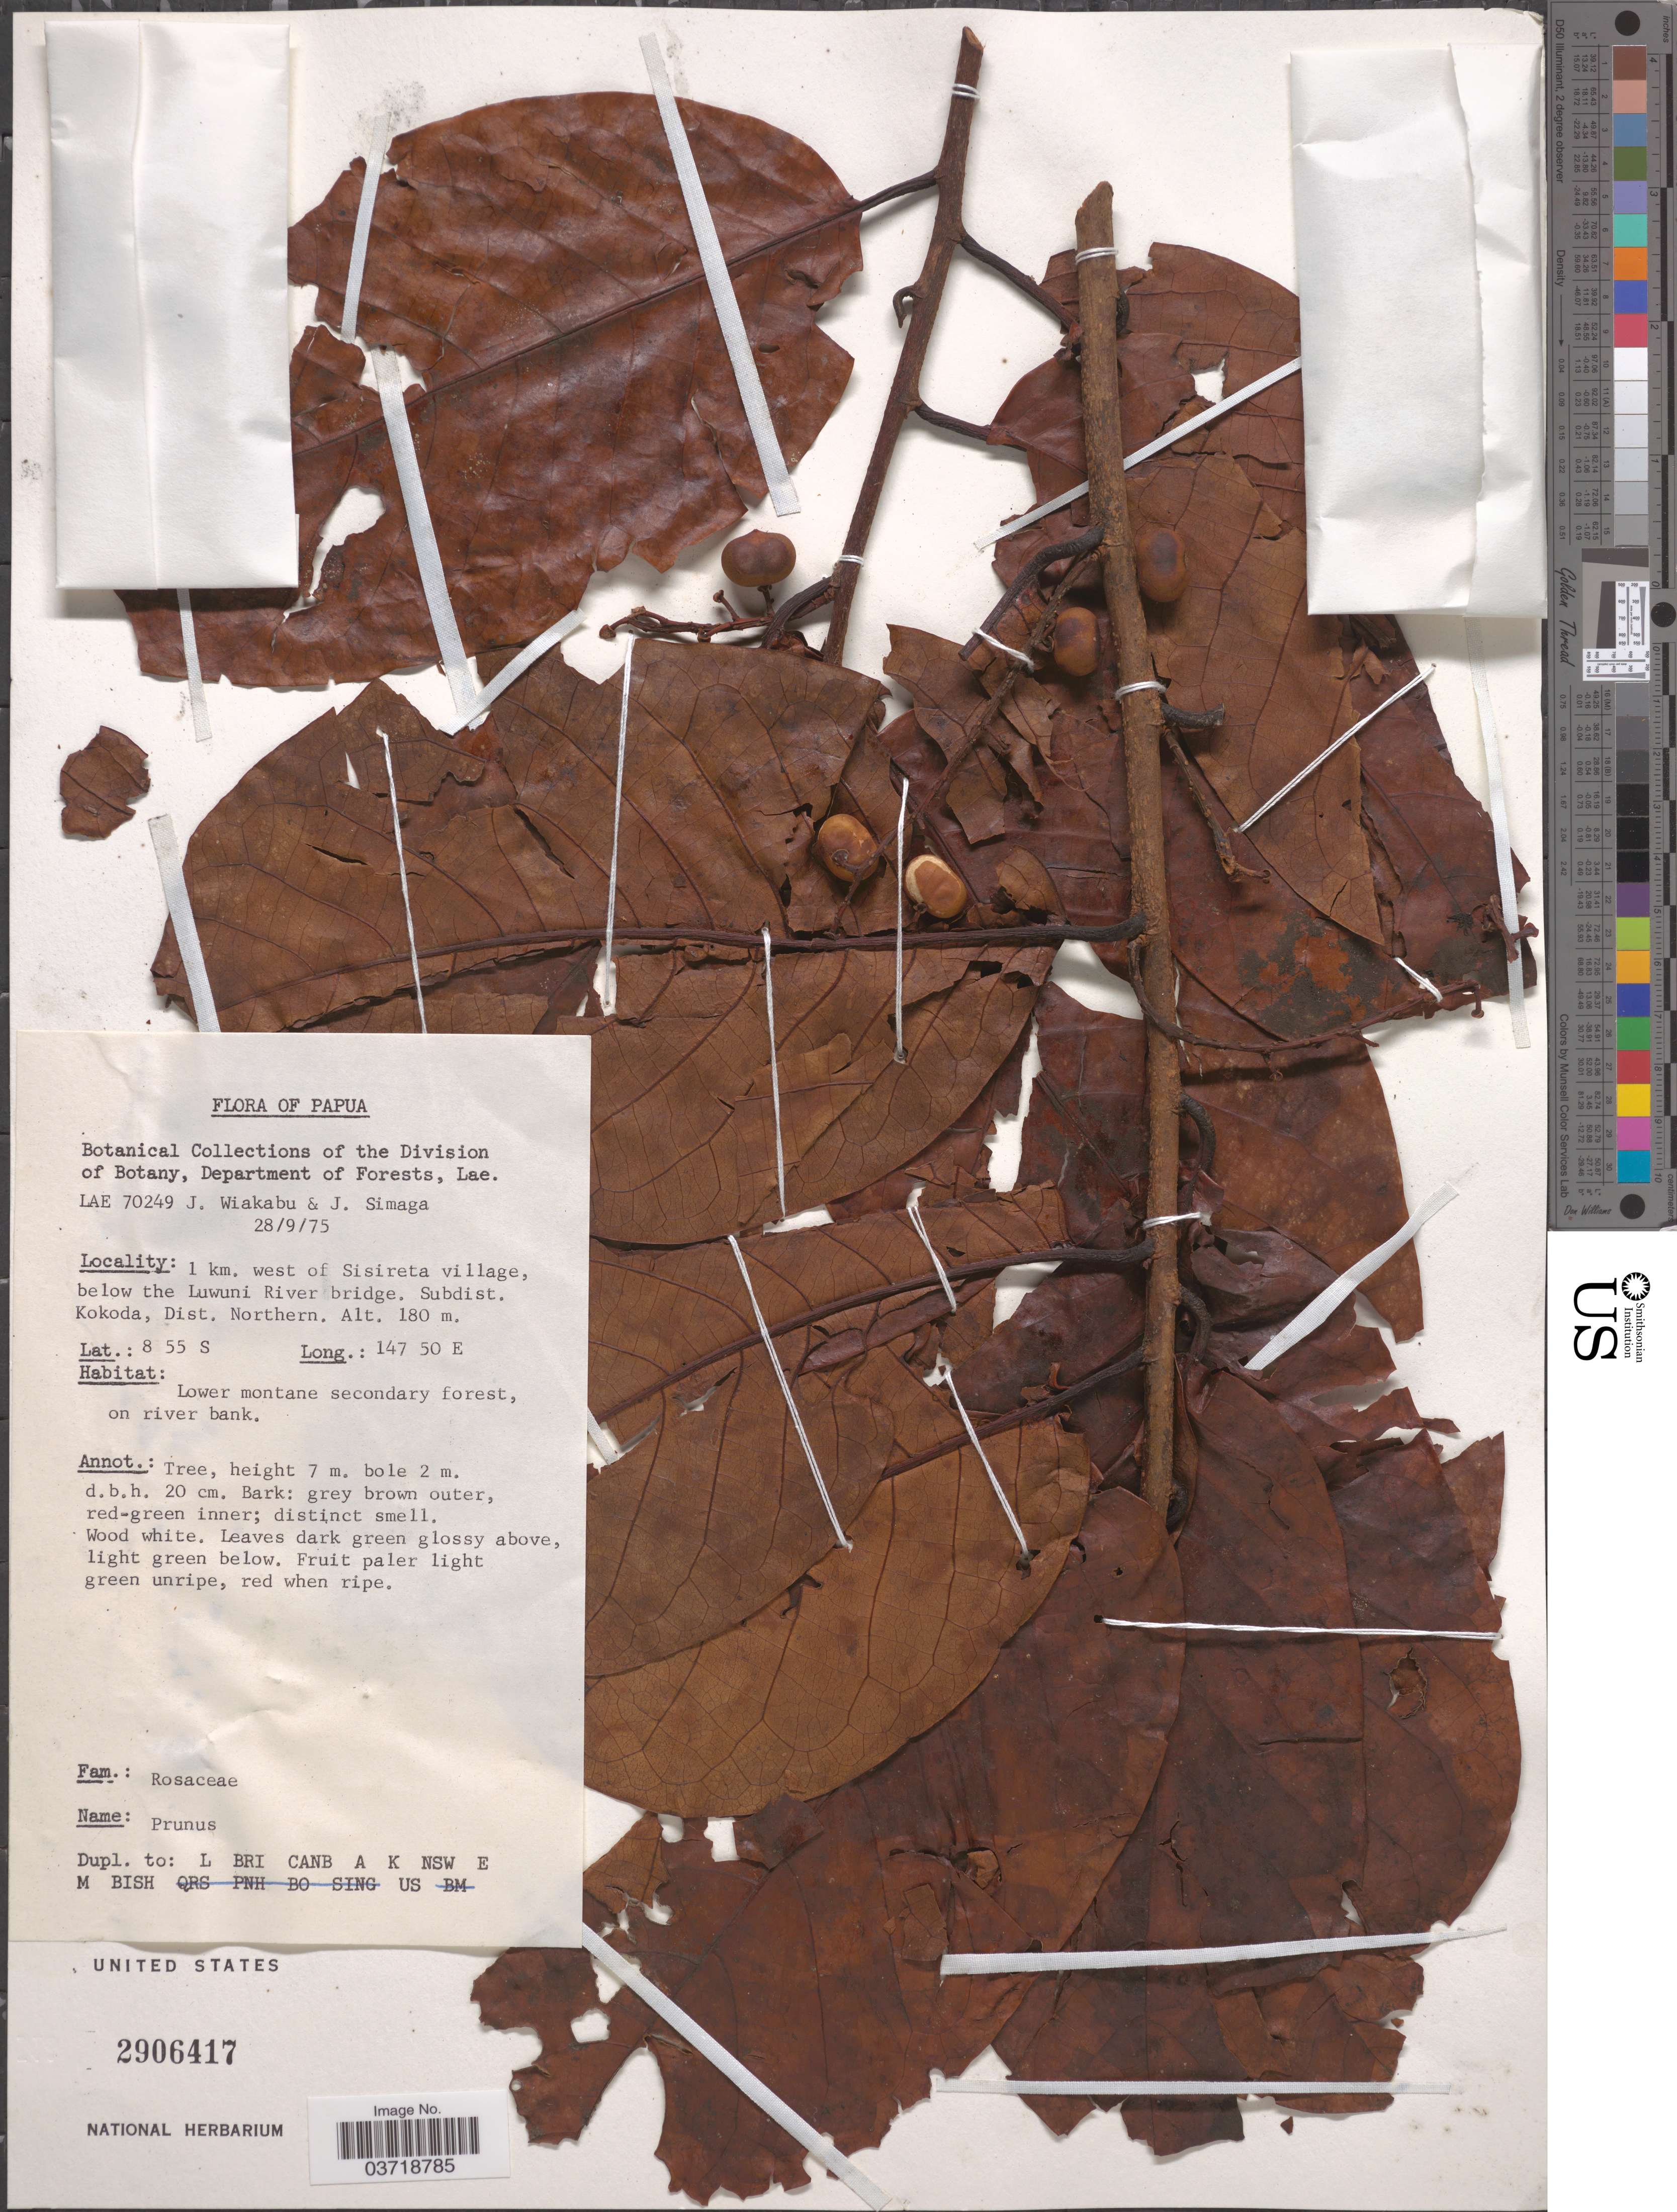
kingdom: Plantae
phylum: Tracheophyta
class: Magnoliopsida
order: Rosales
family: Rosaceae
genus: Prunus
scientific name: Prunus sp.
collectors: J. Wiakabu & J. Simaga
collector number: LAE 70249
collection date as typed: Transcribed d/m/y: 28/9/75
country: Papua New Guinea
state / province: Northern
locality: Papua. 1 km. west of Sisireta village, below the Luwuni River bridge. Subdist. Kokoda, Dist. Northern.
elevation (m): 180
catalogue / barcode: US 2906417